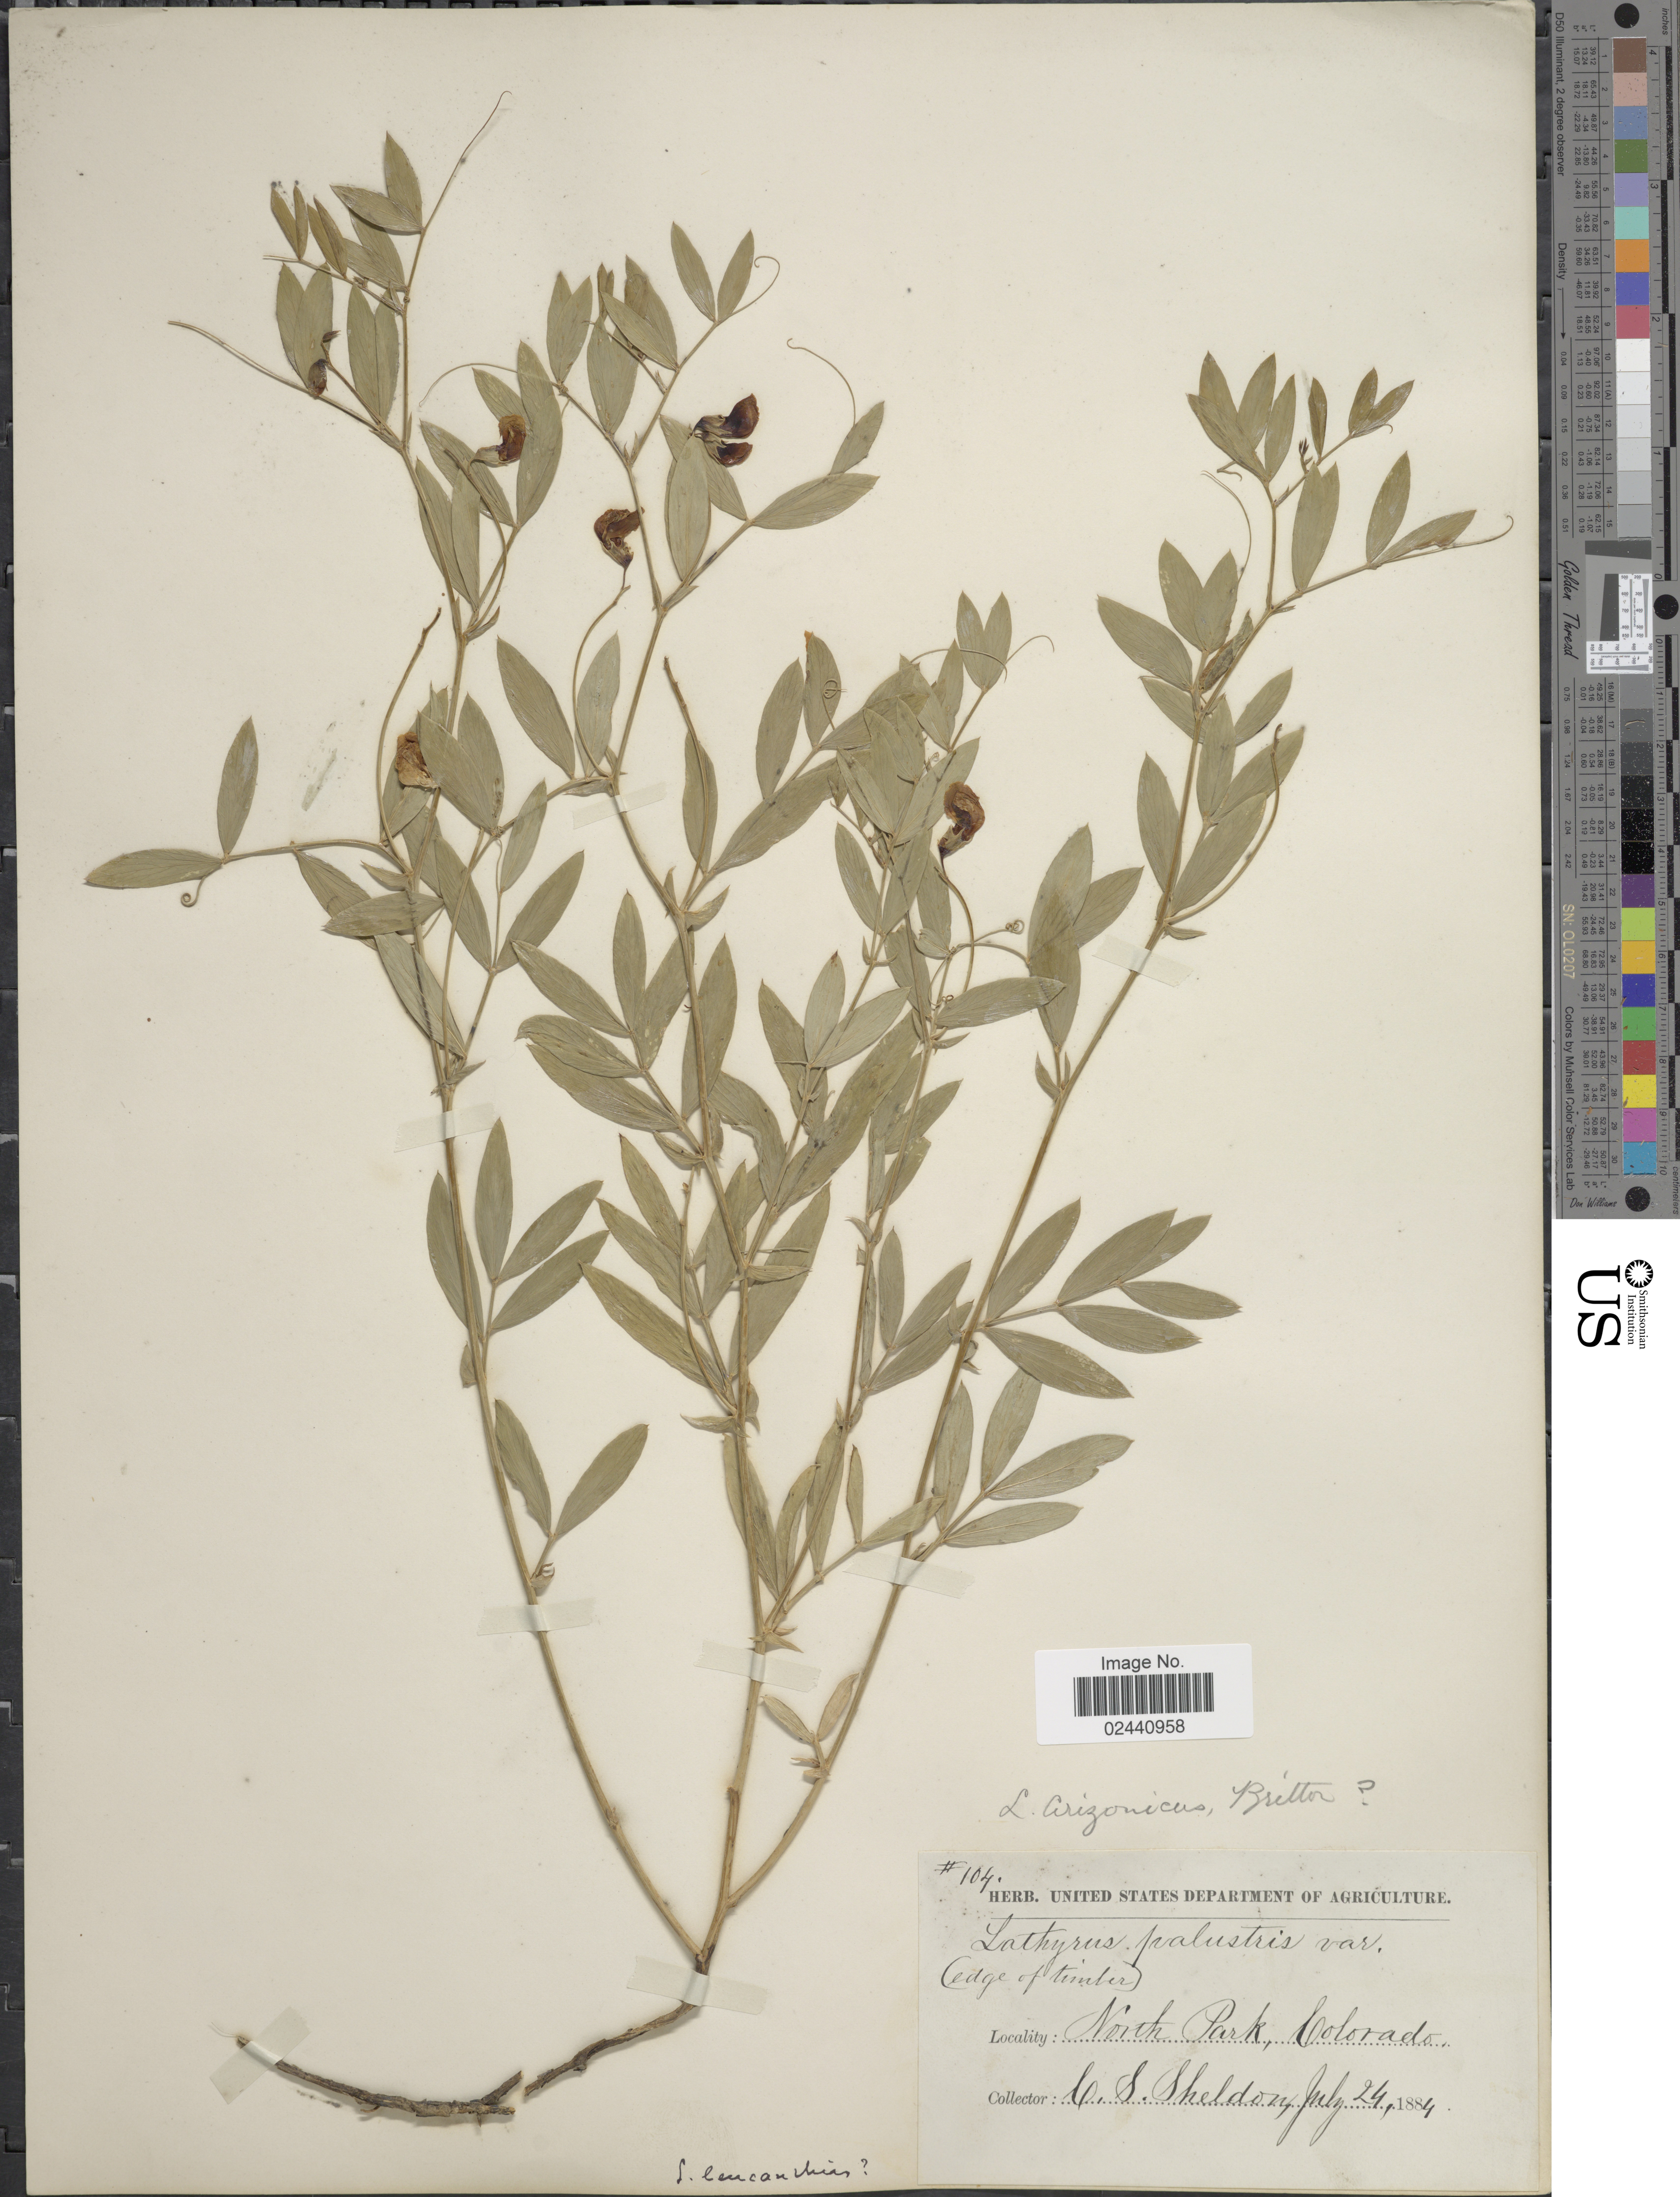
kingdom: Plantae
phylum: Tracheophyta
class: Magnoliopsida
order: Fabales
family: Fabaceae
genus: Lathyrus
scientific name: Lathyrus leucanthus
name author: Rydb.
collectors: C. S. Sheldon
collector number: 104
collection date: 1884-07-24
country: United States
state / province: Colorado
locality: North Park